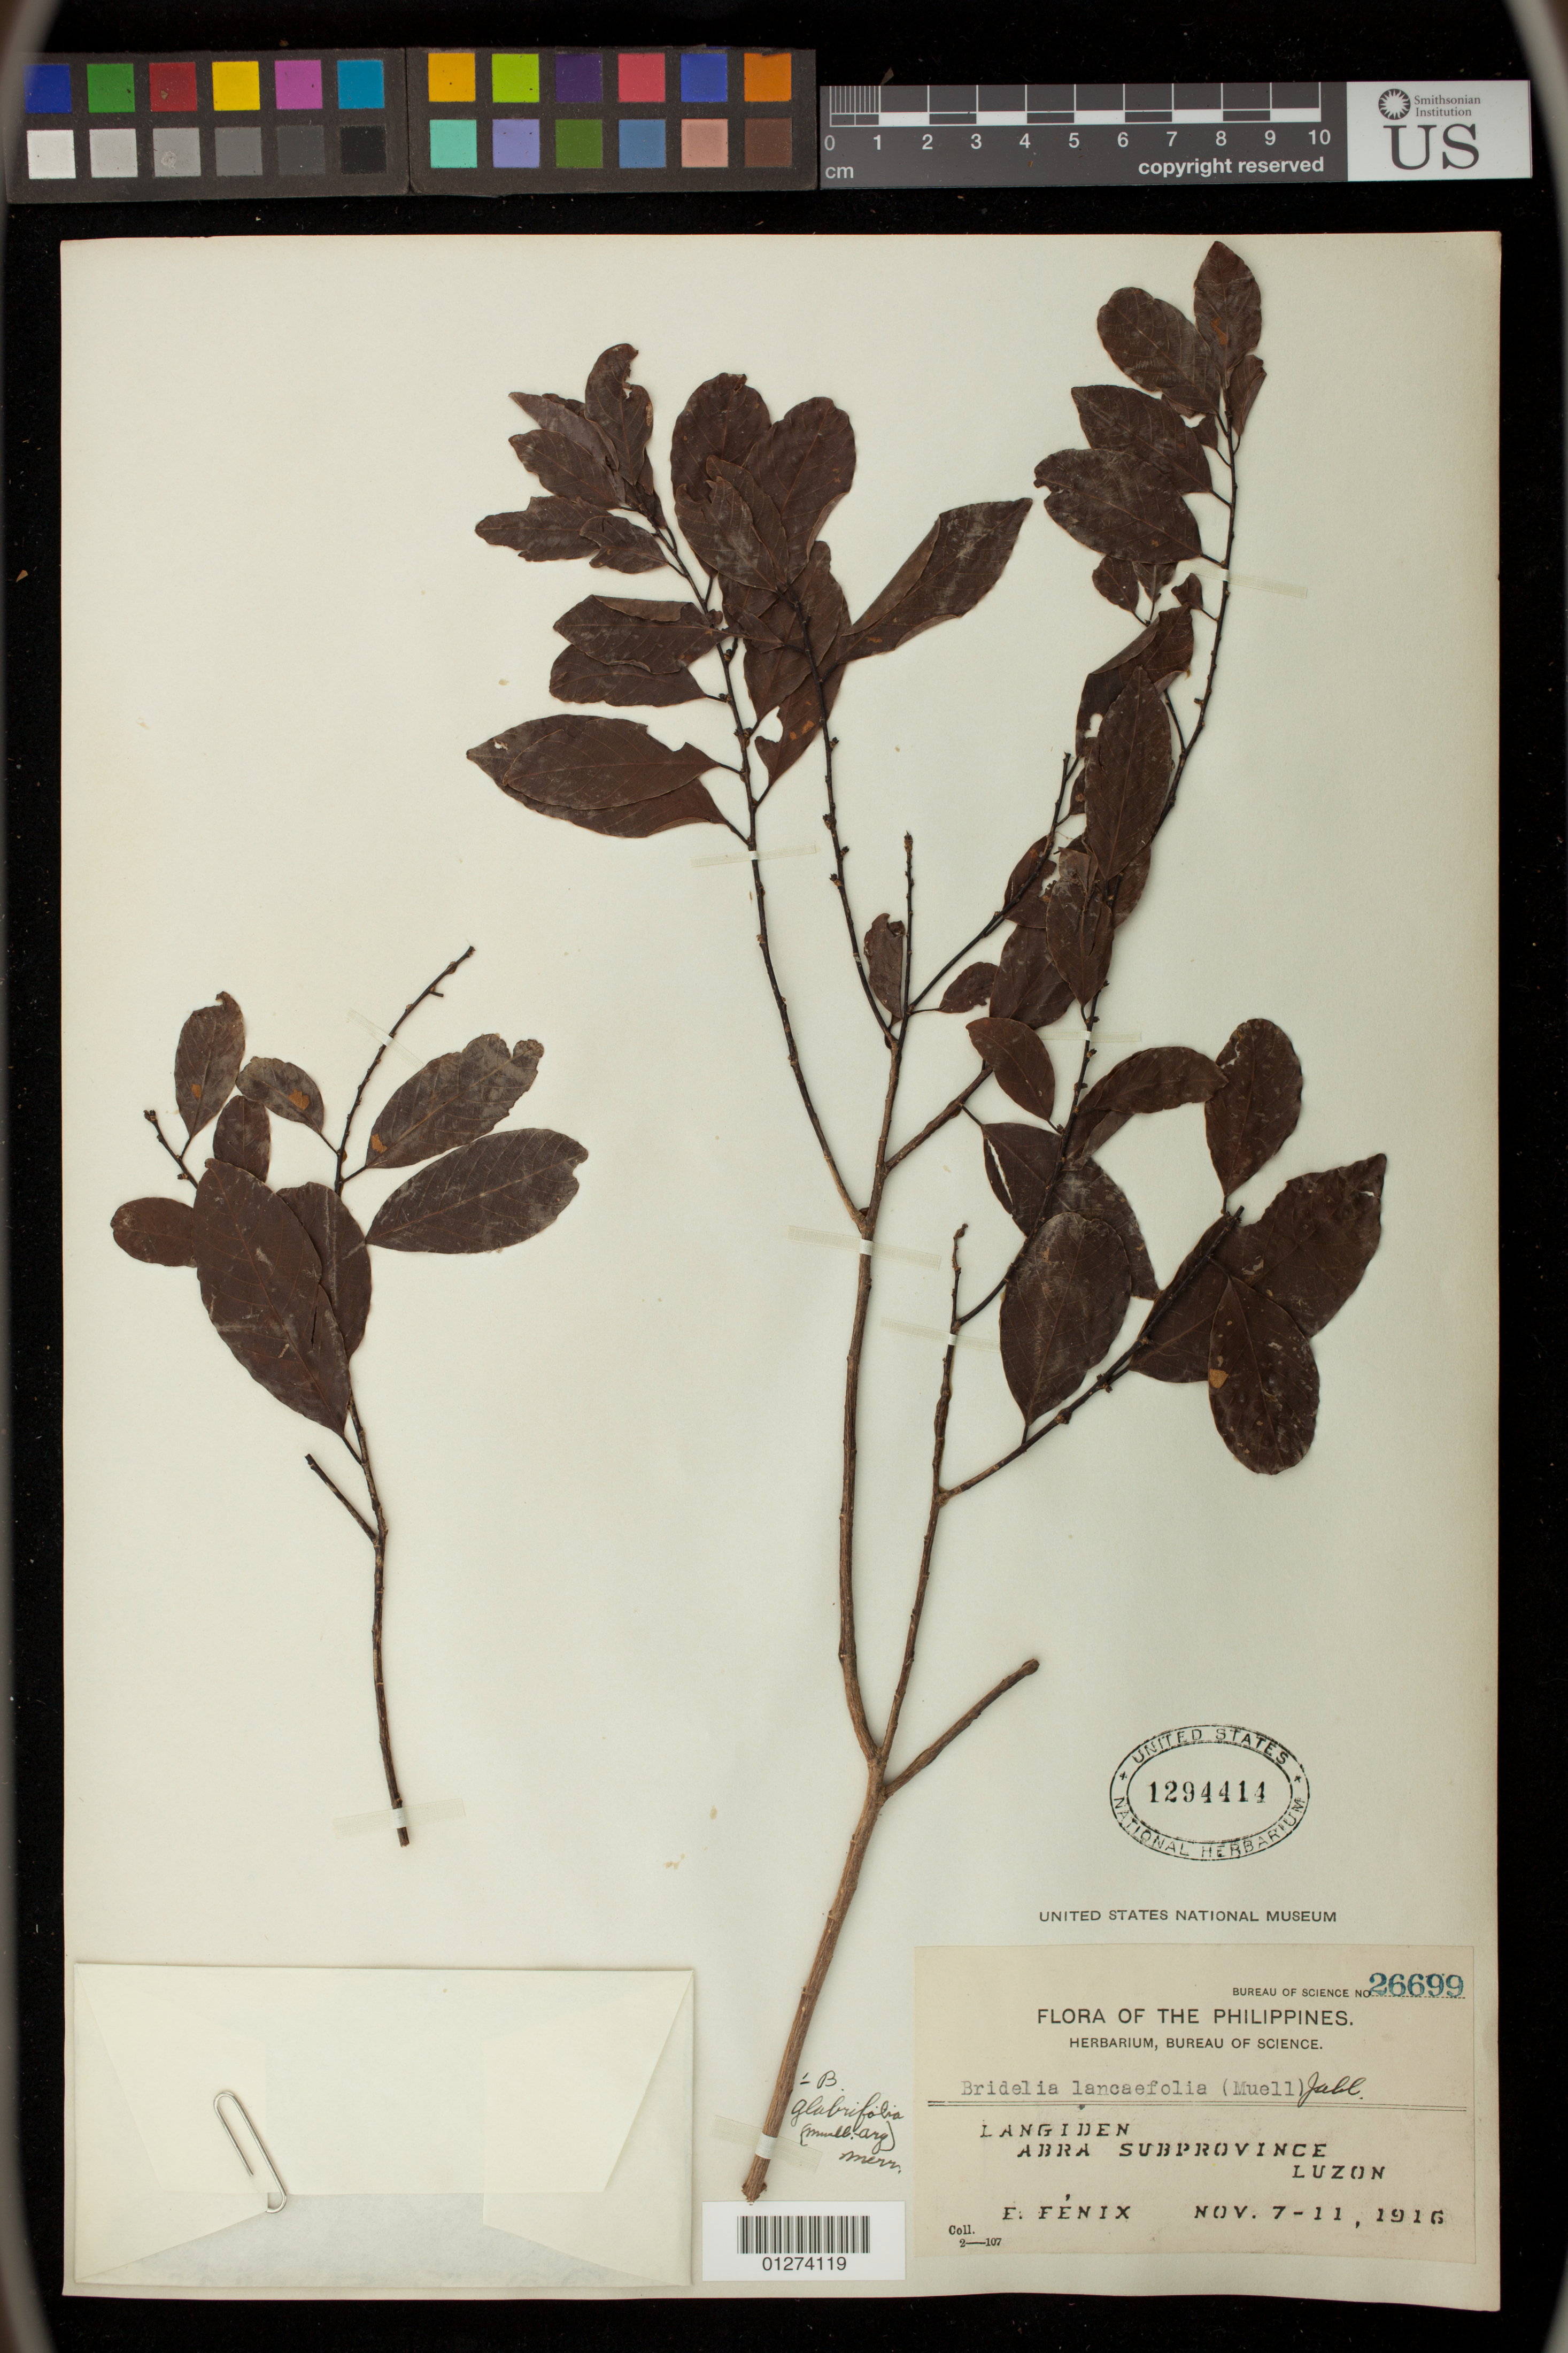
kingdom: Plantae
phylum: Tracheophyta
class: Magnoliopsida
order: Malpighiales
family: Phyllanthaceae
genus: Bridelia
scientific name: Bridelia tomentosa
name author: Blume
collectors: E. Fenix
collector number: Bur. Sci. 26699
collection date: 1916-11-07/1916-11-11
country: Philippines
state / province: Cordillera (Administrative Region)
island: Luzon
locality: Langiden, Abra Subprovince, Luzon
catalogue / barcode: US 1294414